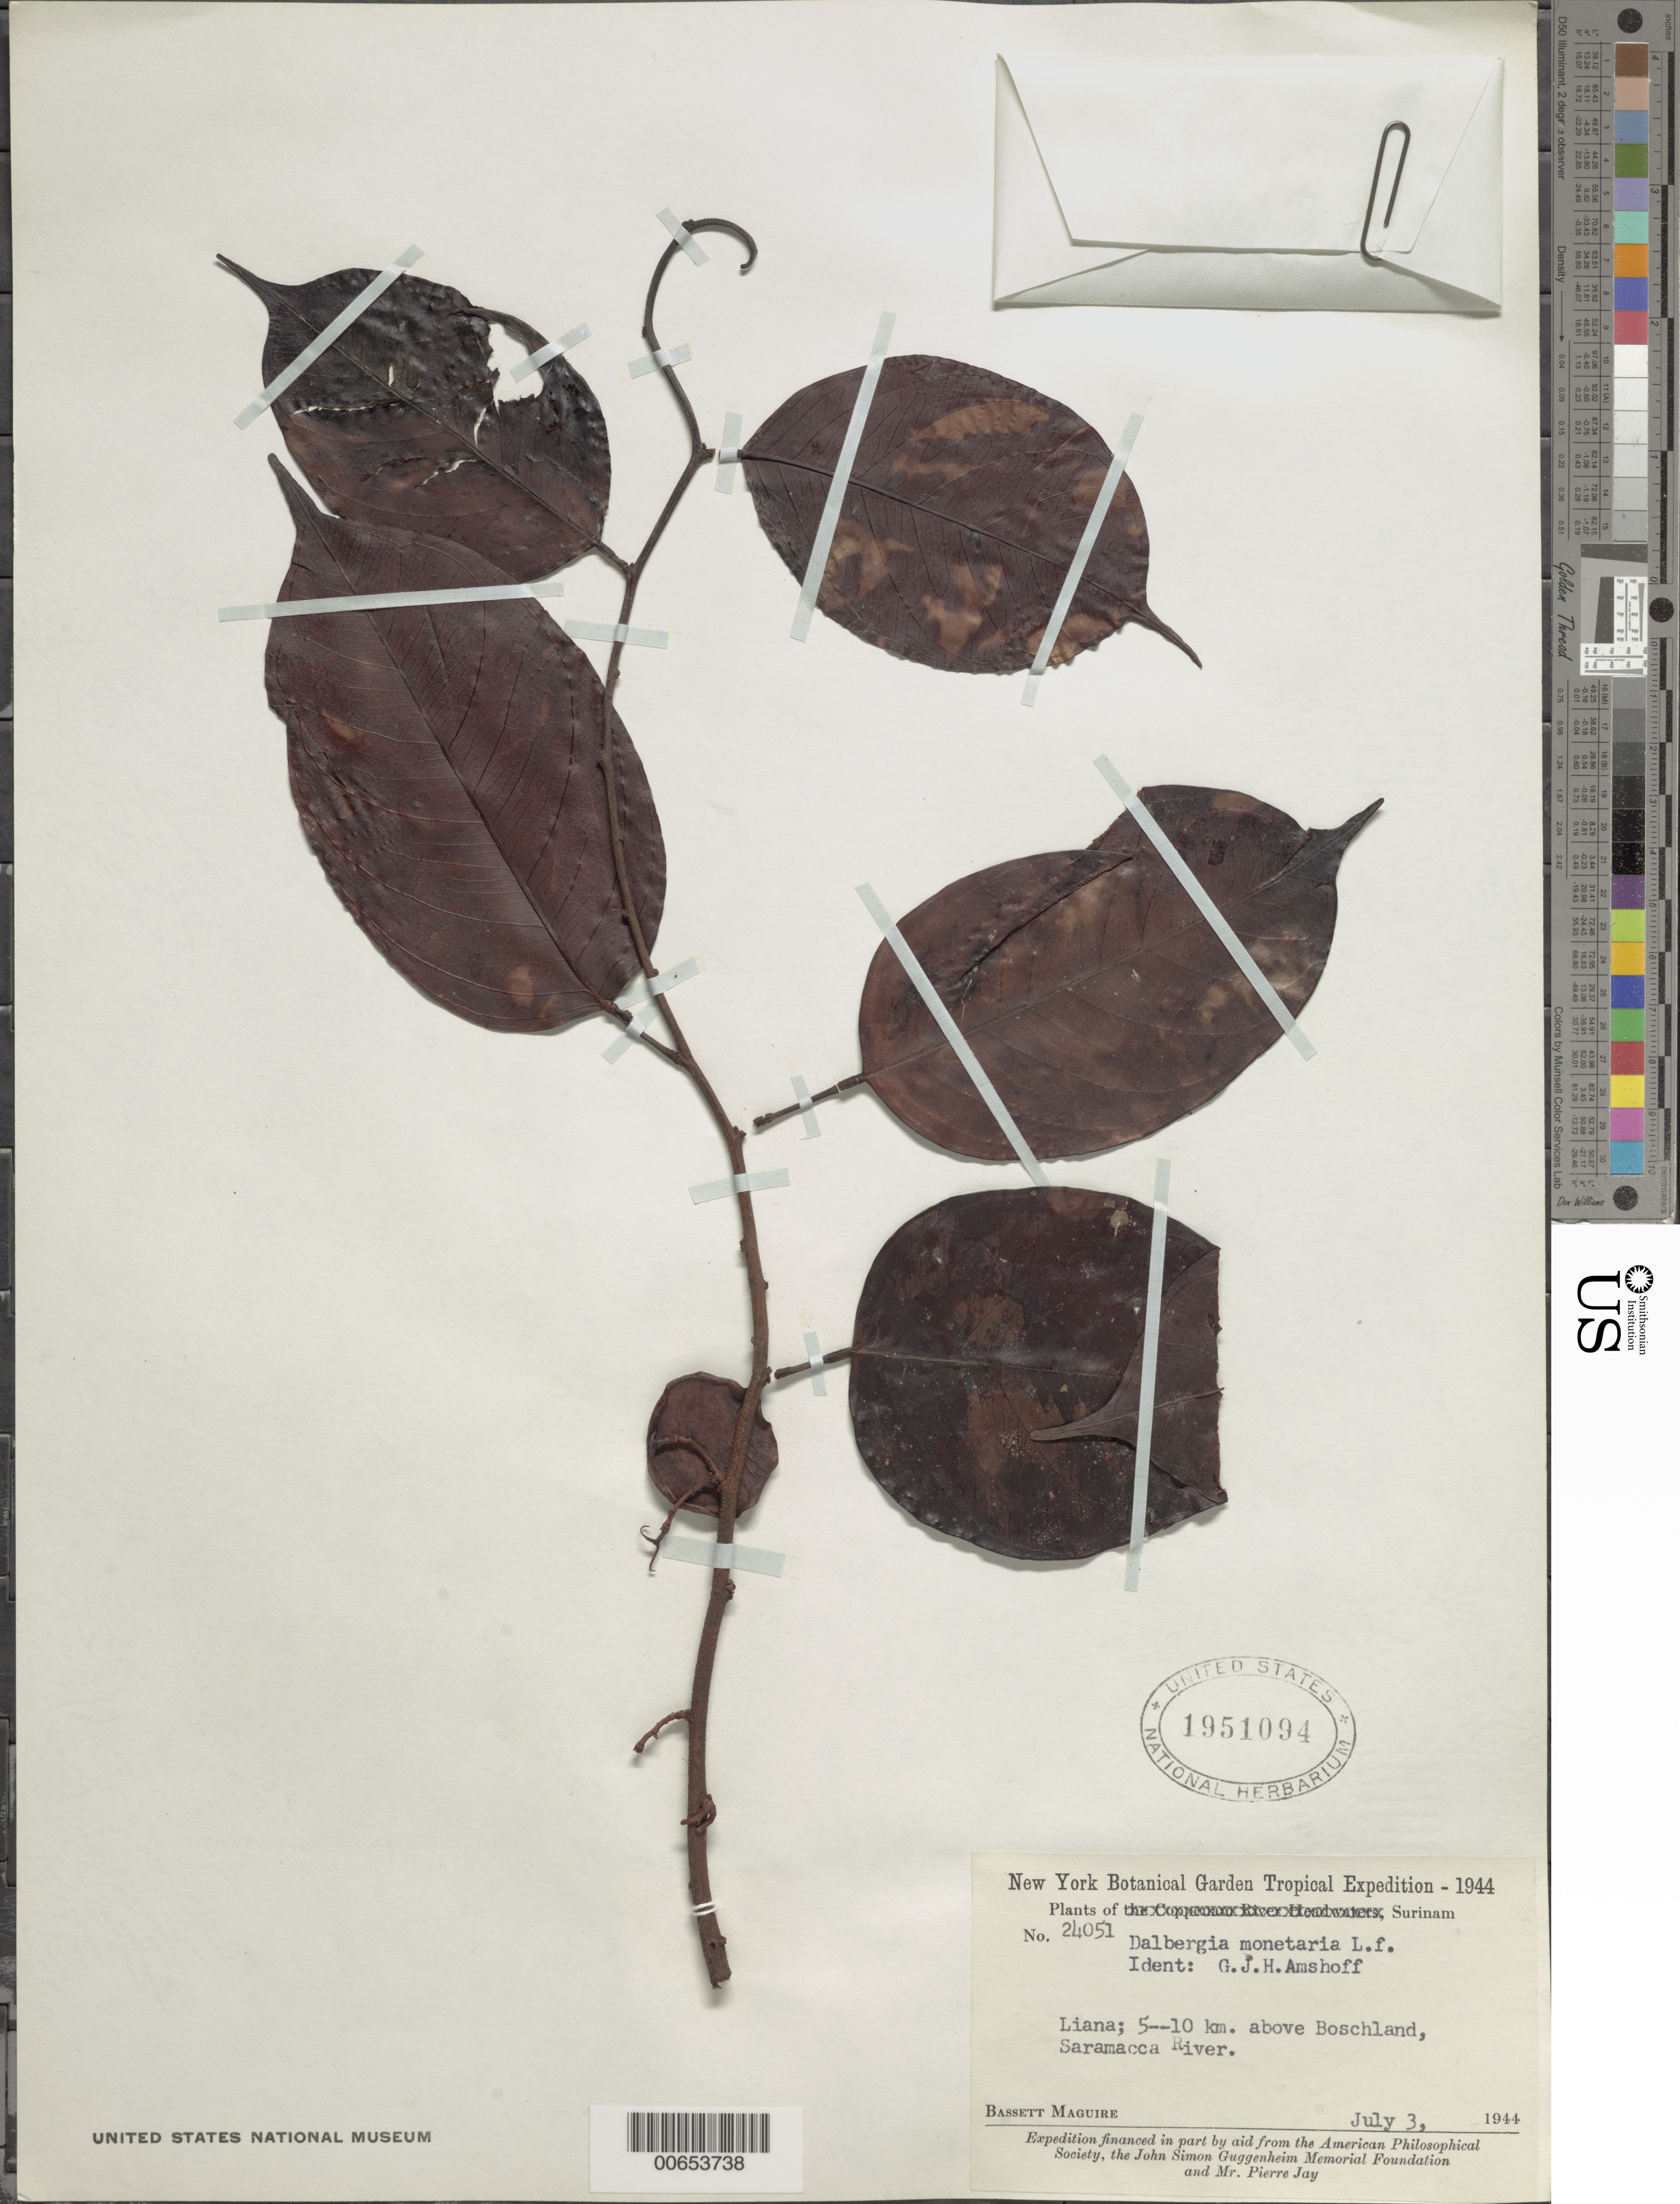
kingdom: Plantae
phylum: Tracheophyta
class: Magnoliopsida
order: Fabales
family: Fabaceae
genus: Dalbergia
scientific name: Dalbergia monetaria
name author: L. f.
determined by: Amshoff, G. J. H.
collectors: B. Maguire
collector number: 24051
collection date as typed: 3-Jul-44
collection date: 1944-07-03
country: Suriname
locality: Saramacca River, 5-10 km above Boschland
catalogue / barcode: US 1951094